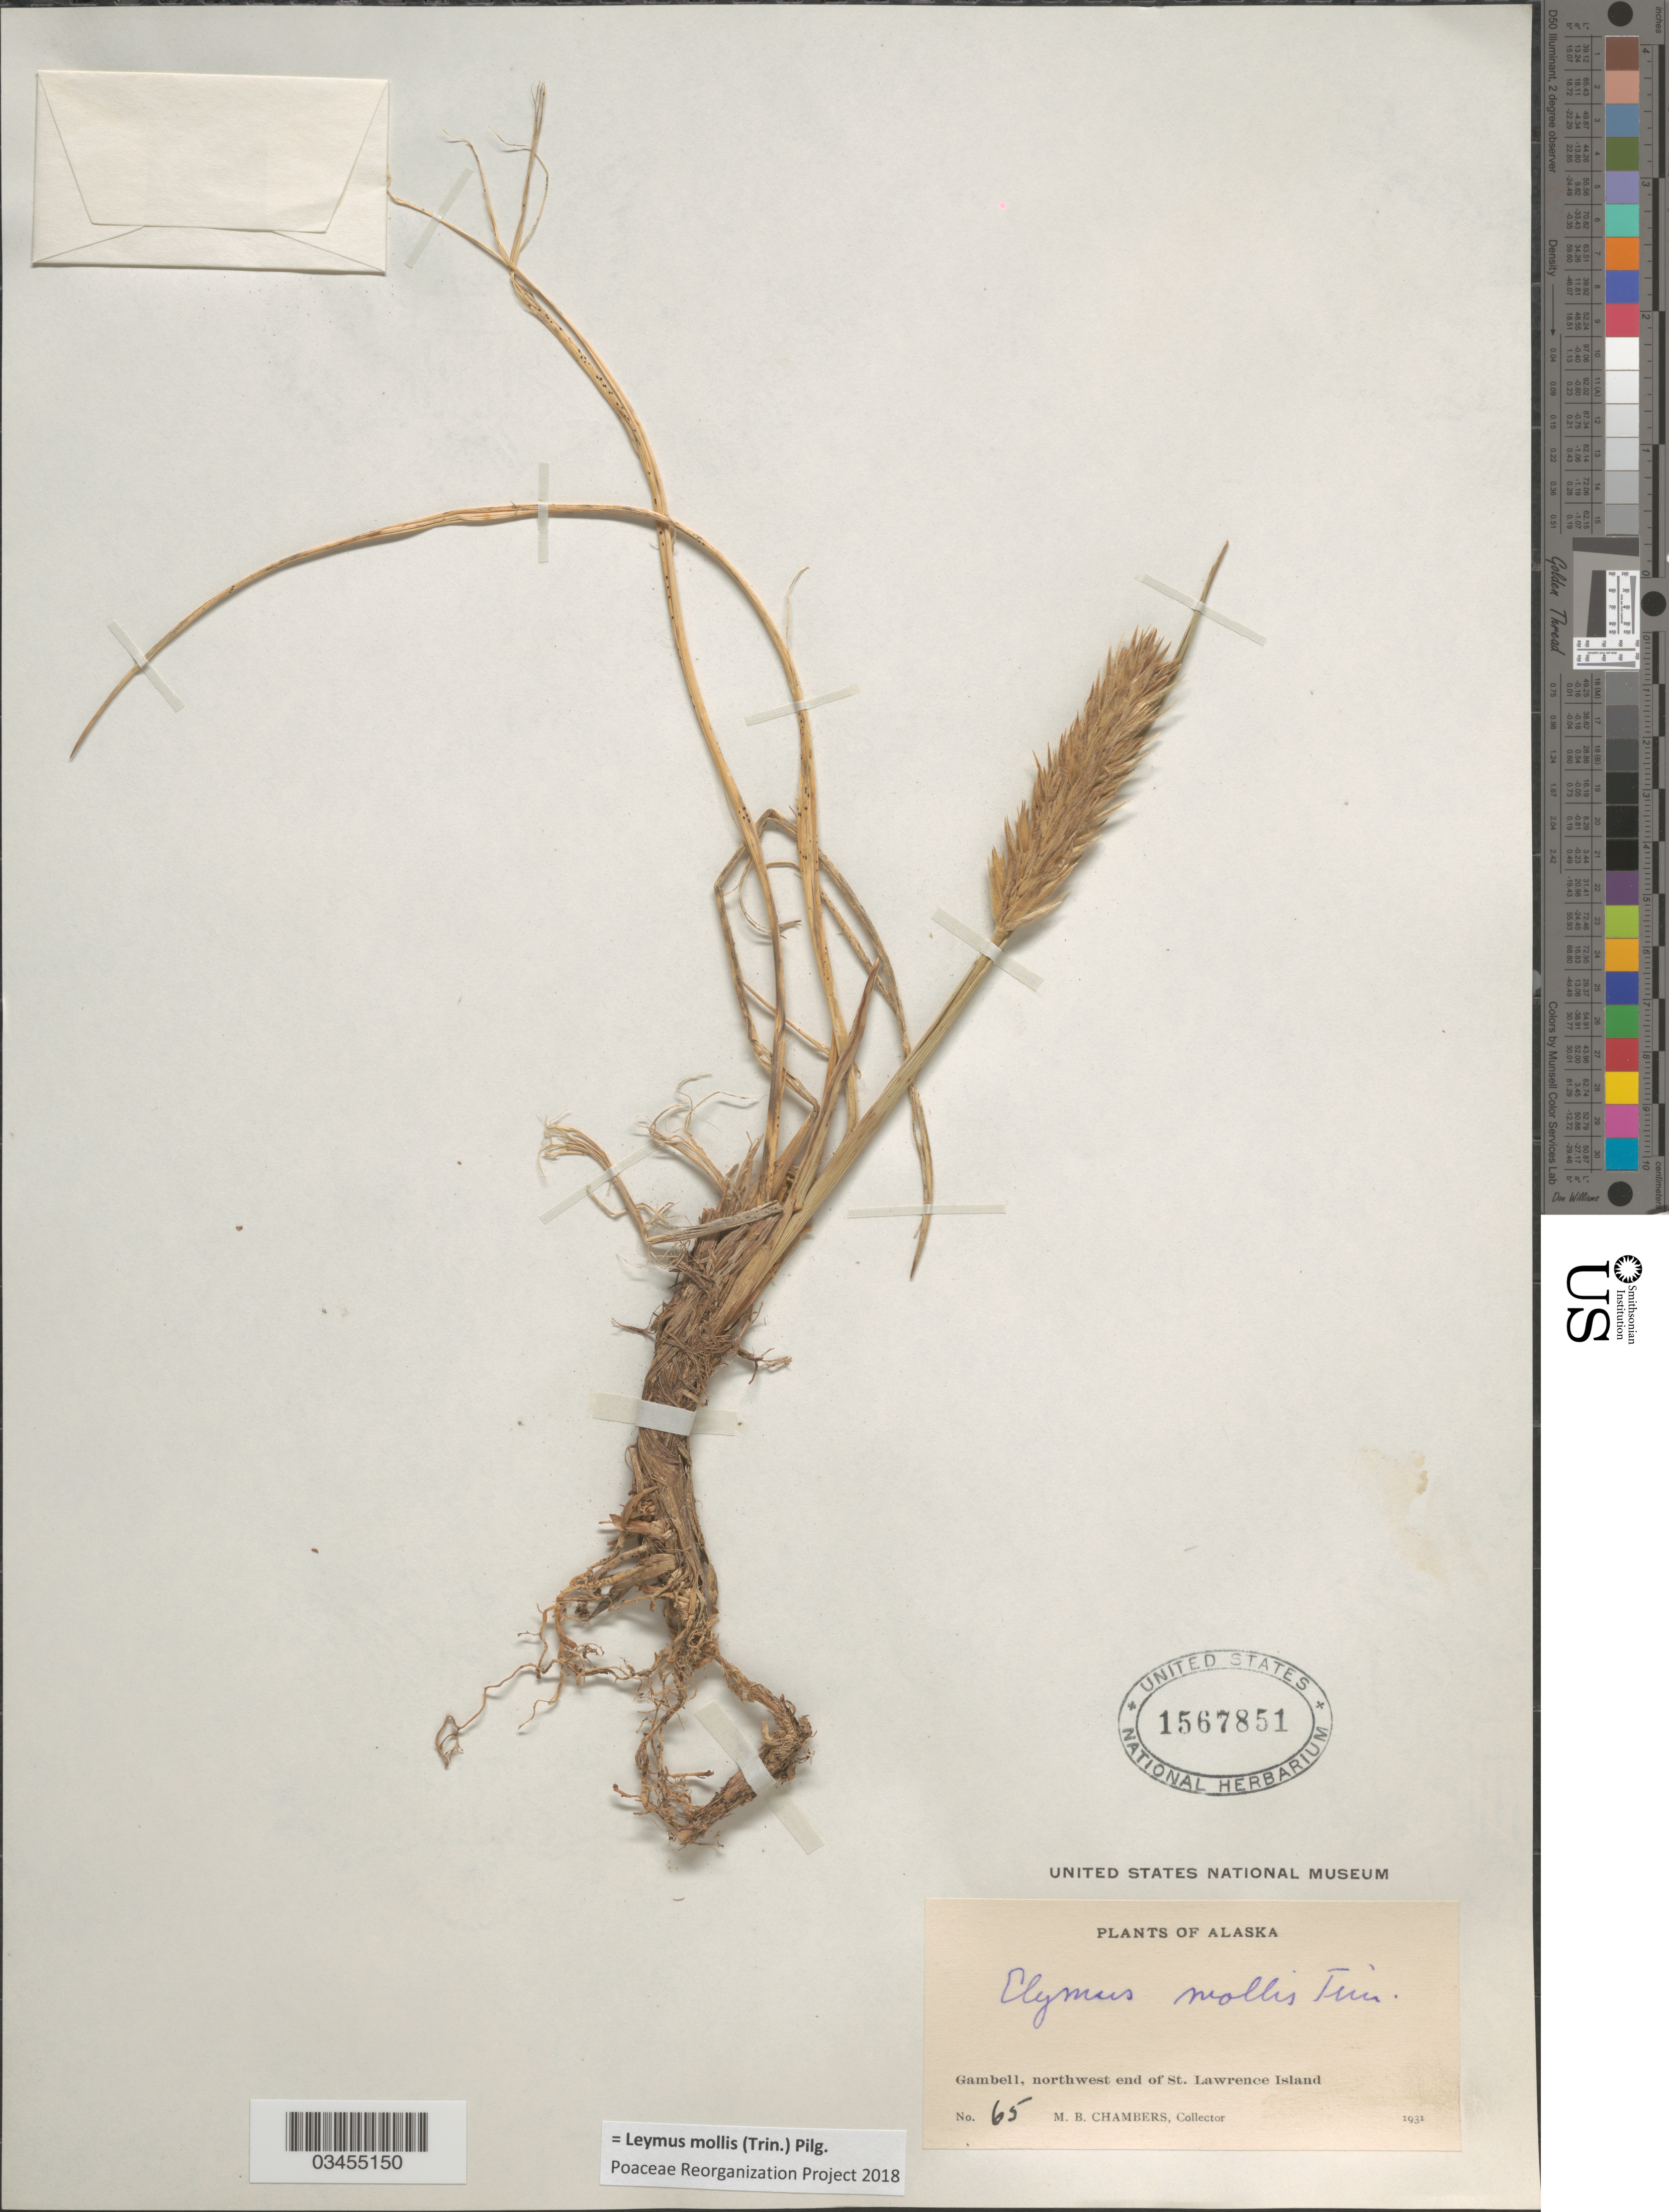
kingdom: Plantae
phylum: Tracheophyta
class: Liliopsida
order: Poales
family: Poaceae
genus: Leymus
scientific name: Leymus mollis subsp. mollis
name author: (Trin.) Pilg.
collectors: M. Chambers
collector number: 65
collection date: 1931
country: United States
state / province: Alaska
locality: Gambell, northwest end of St. Lawrence Island.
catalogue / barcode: US 1567851